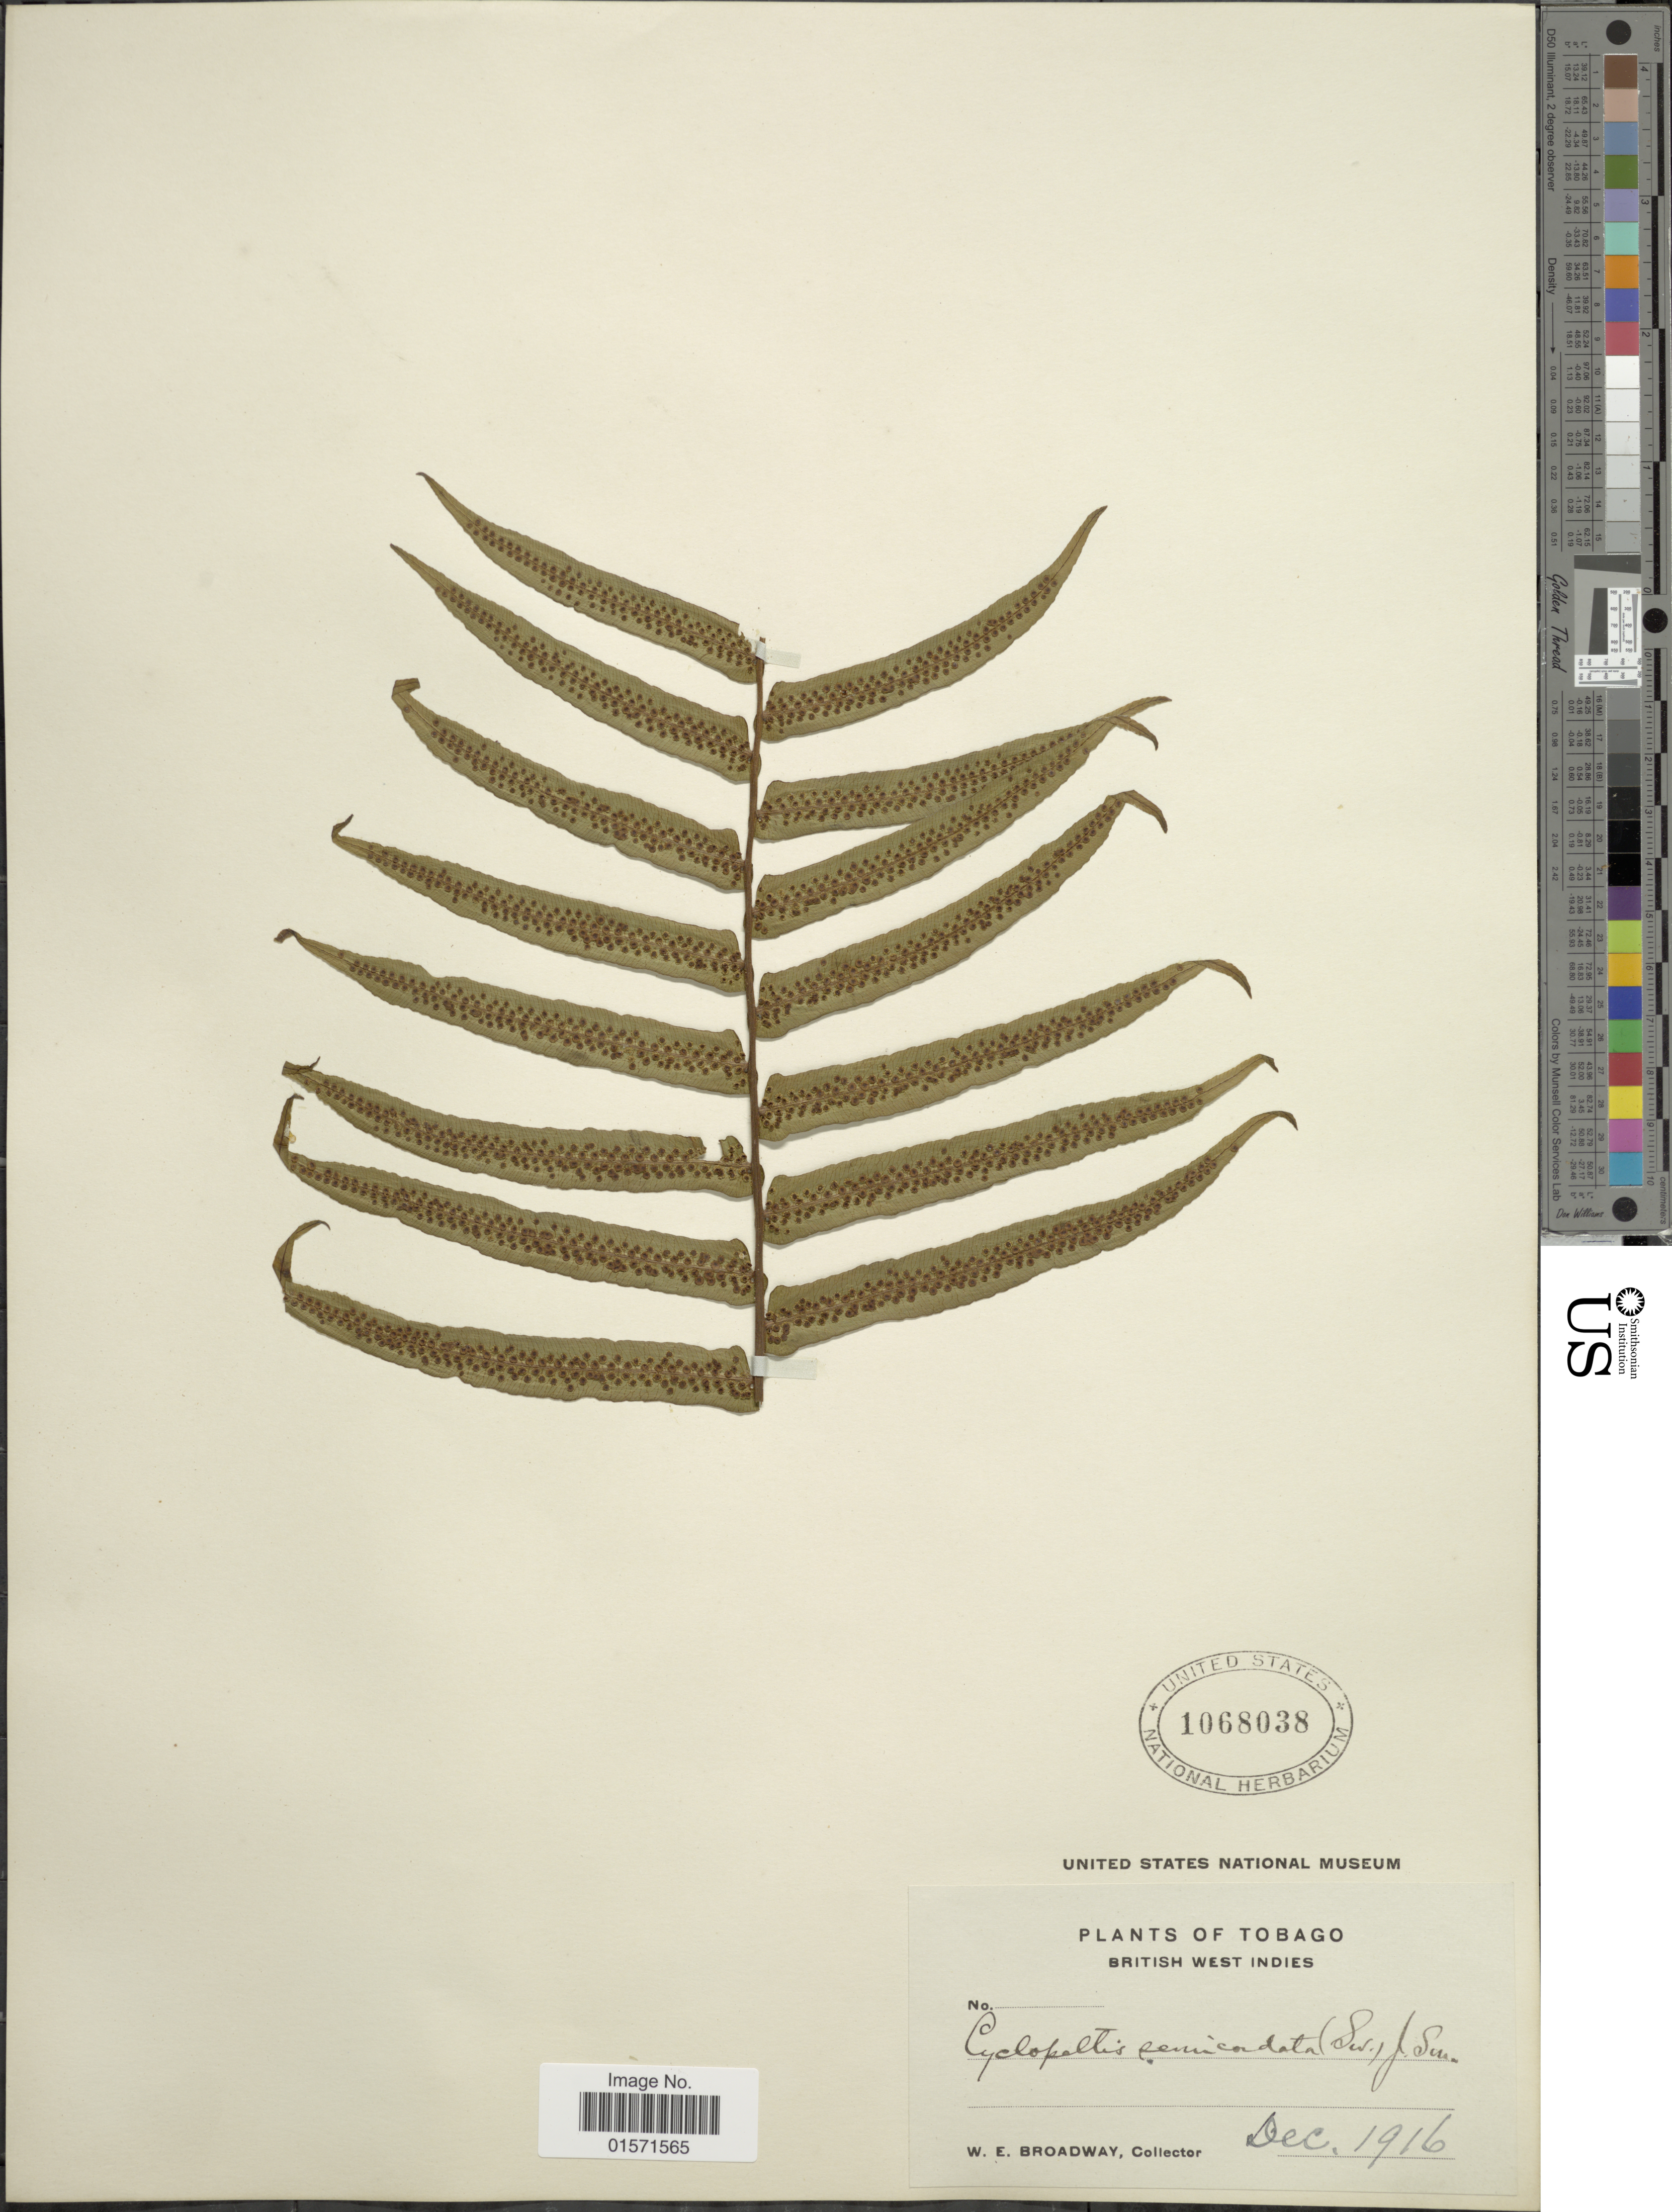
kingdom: Plantae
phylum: Tracheophyta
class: Polypodiopsida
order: Polypodiales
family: Lomariopsidaceae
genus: Cyclopeltis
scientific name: Cyclopeltis semicordata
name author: (Sw.) J. Sm.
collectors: W. E. Broadway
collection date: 1916-12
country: Trinidad and Tobago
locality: Plants of Tobago. British West Indies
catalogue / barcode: US 1068038